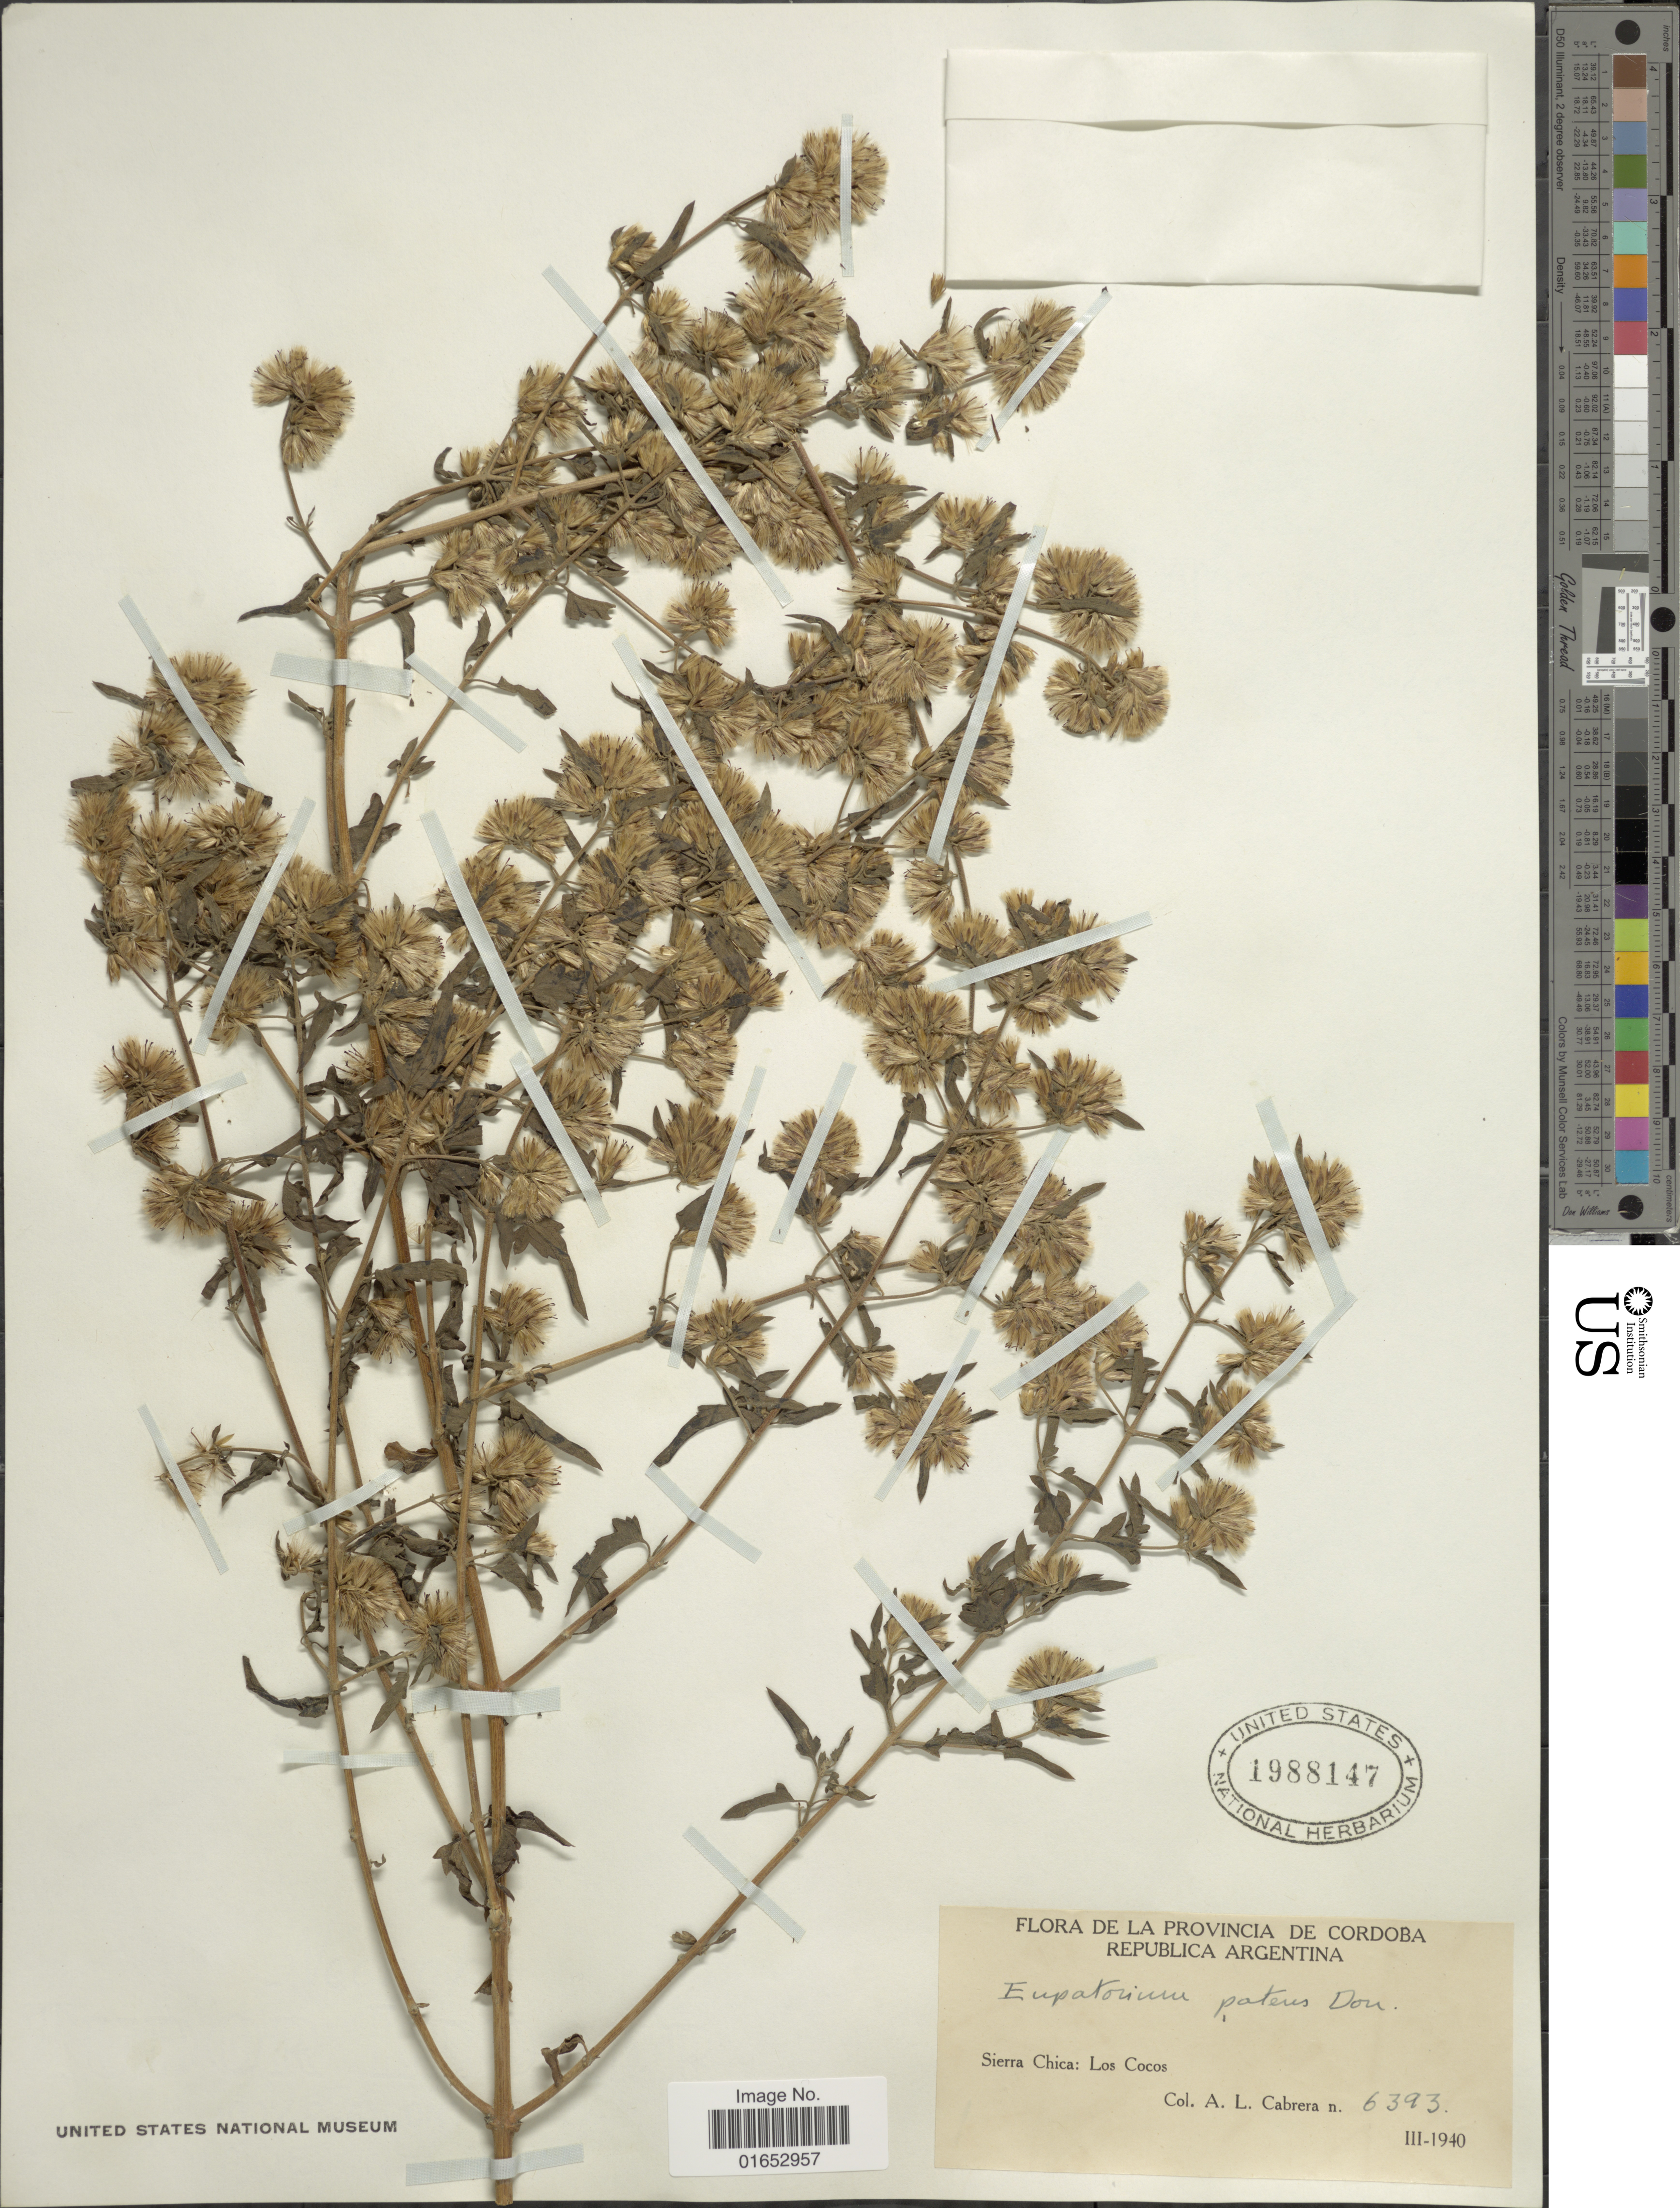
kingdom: Plantae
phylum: Tracheophyta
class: Magnoliopsida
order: Asterales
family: Asteraceae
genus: Austrobrickellia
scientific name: Austrobrickellia patens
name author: (D. Don ex Hook. & Arn.) R.M. King & H. Rob.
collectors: A. L. Cabrera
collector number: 6393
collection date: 1940-03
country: Argentina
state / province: Cordoba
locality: Sierra Chica: Los Cocos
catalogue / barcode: US 1988147